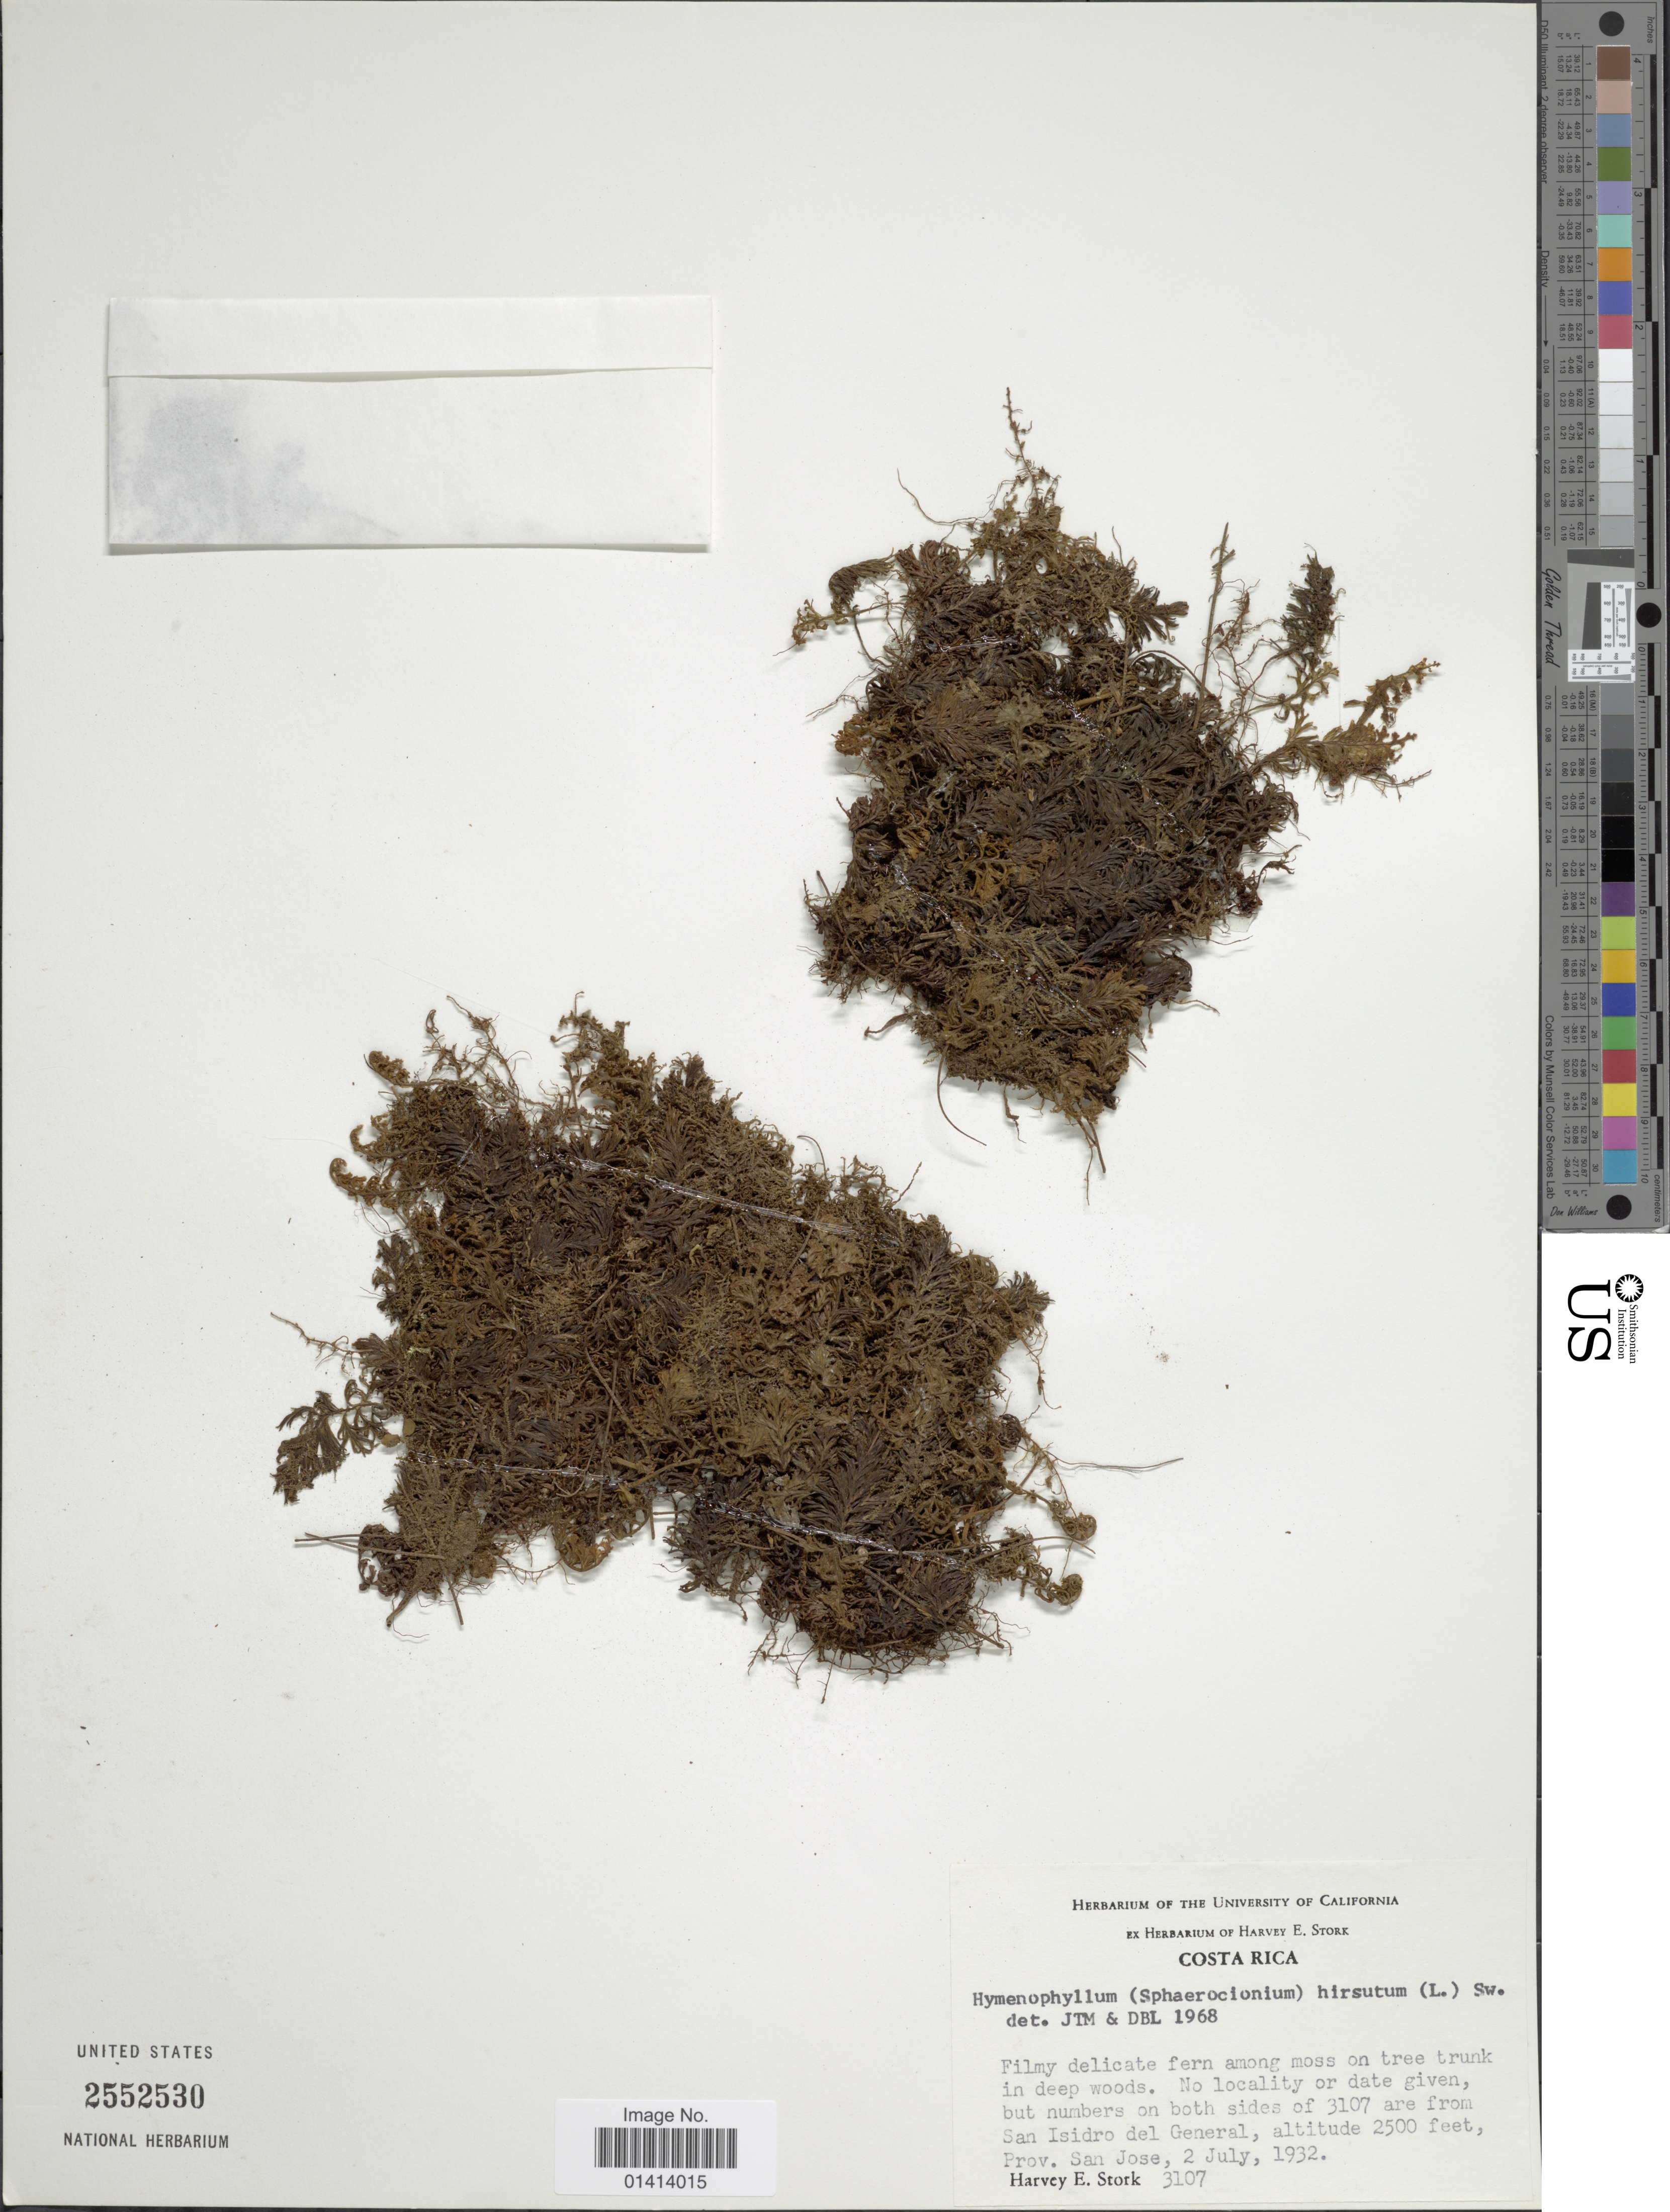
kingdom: Plantae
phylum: Tracheophyta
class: Polypodiopsida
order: Hymenophyllales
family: Hymenophyllaceae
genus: Hymenophyllum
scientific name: Hymenophyllum hirsutum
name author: (L.) Sw.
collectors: H. E. Stork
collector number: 3107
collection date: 1932-07-02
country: Costa Rica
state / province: San José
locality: San Isidro del General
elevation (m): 762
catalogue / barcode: US 2552530